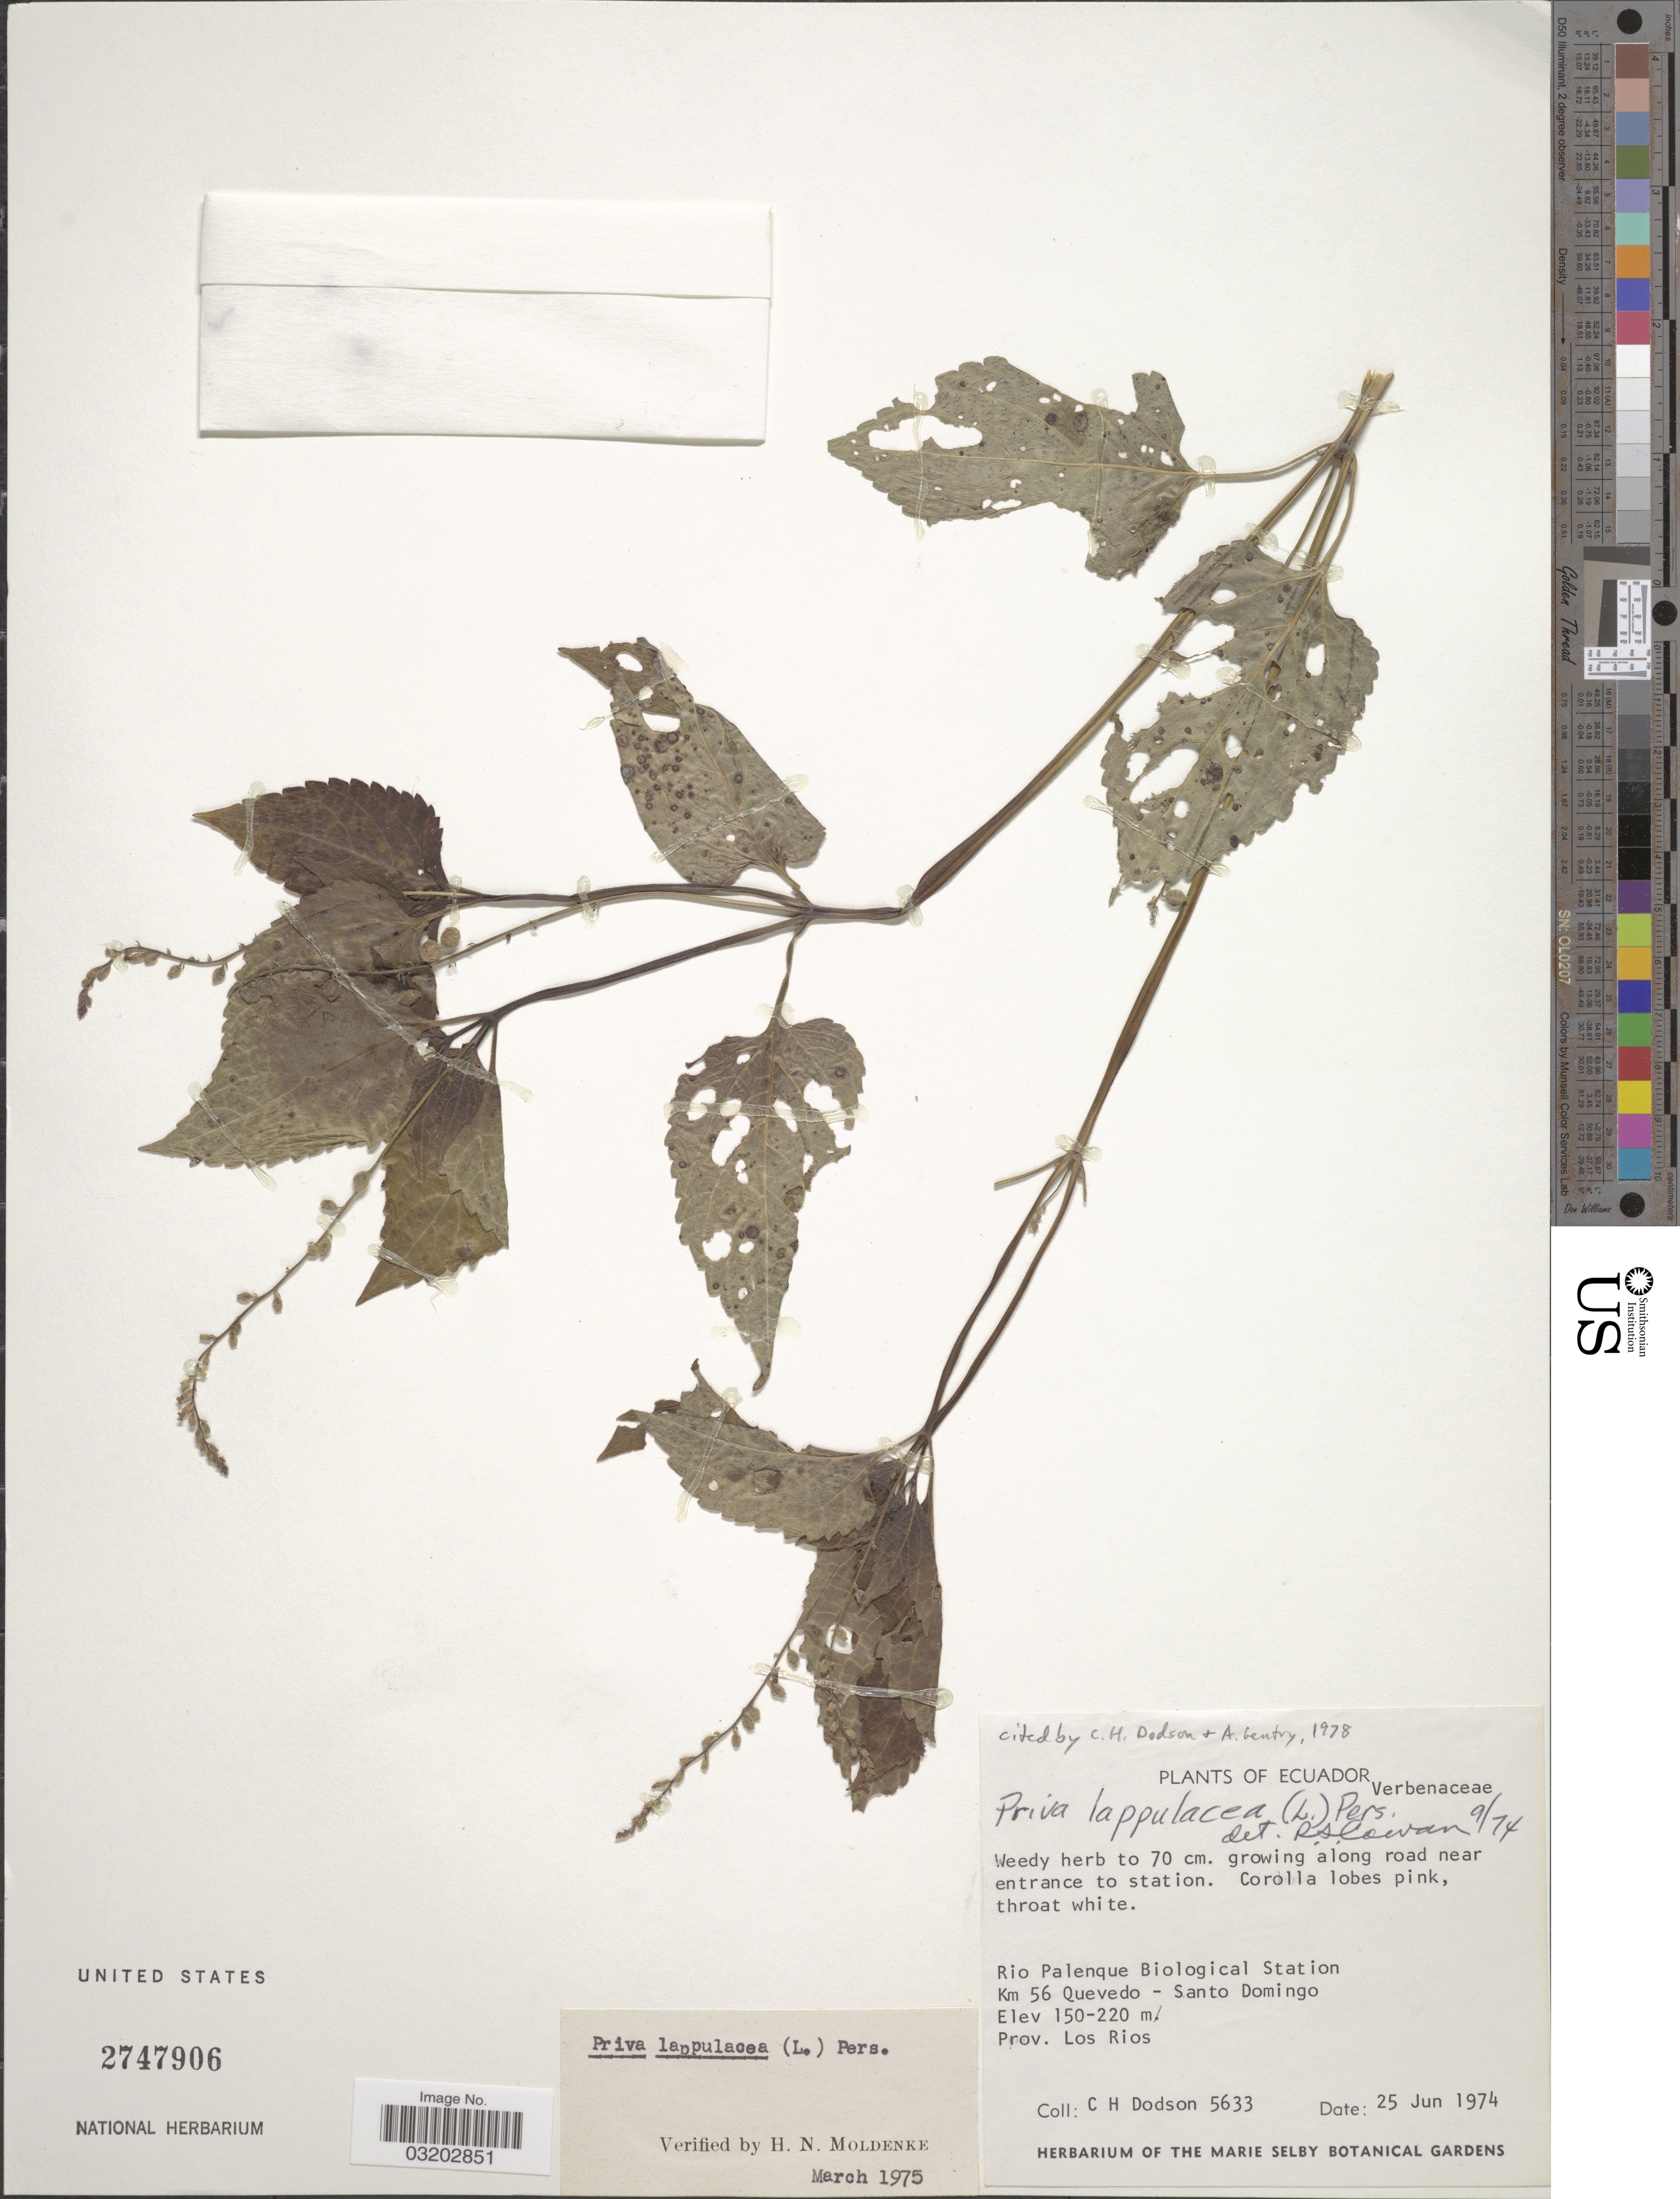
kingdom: Plantae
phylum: Tracheophyta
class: Magnoliopsida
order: Lamiales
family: Verbenaceae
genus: Priva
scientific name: Priva lappulacea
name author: (L.) Pers.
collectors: C. H. Dodson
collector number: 5633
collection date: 1974-06-25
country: Ecuador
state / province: Los Ríos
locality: Rio Palenque Biological Station Km 56 Quevedo- Santo Domingo.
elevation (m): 150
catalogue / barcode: US 2747906